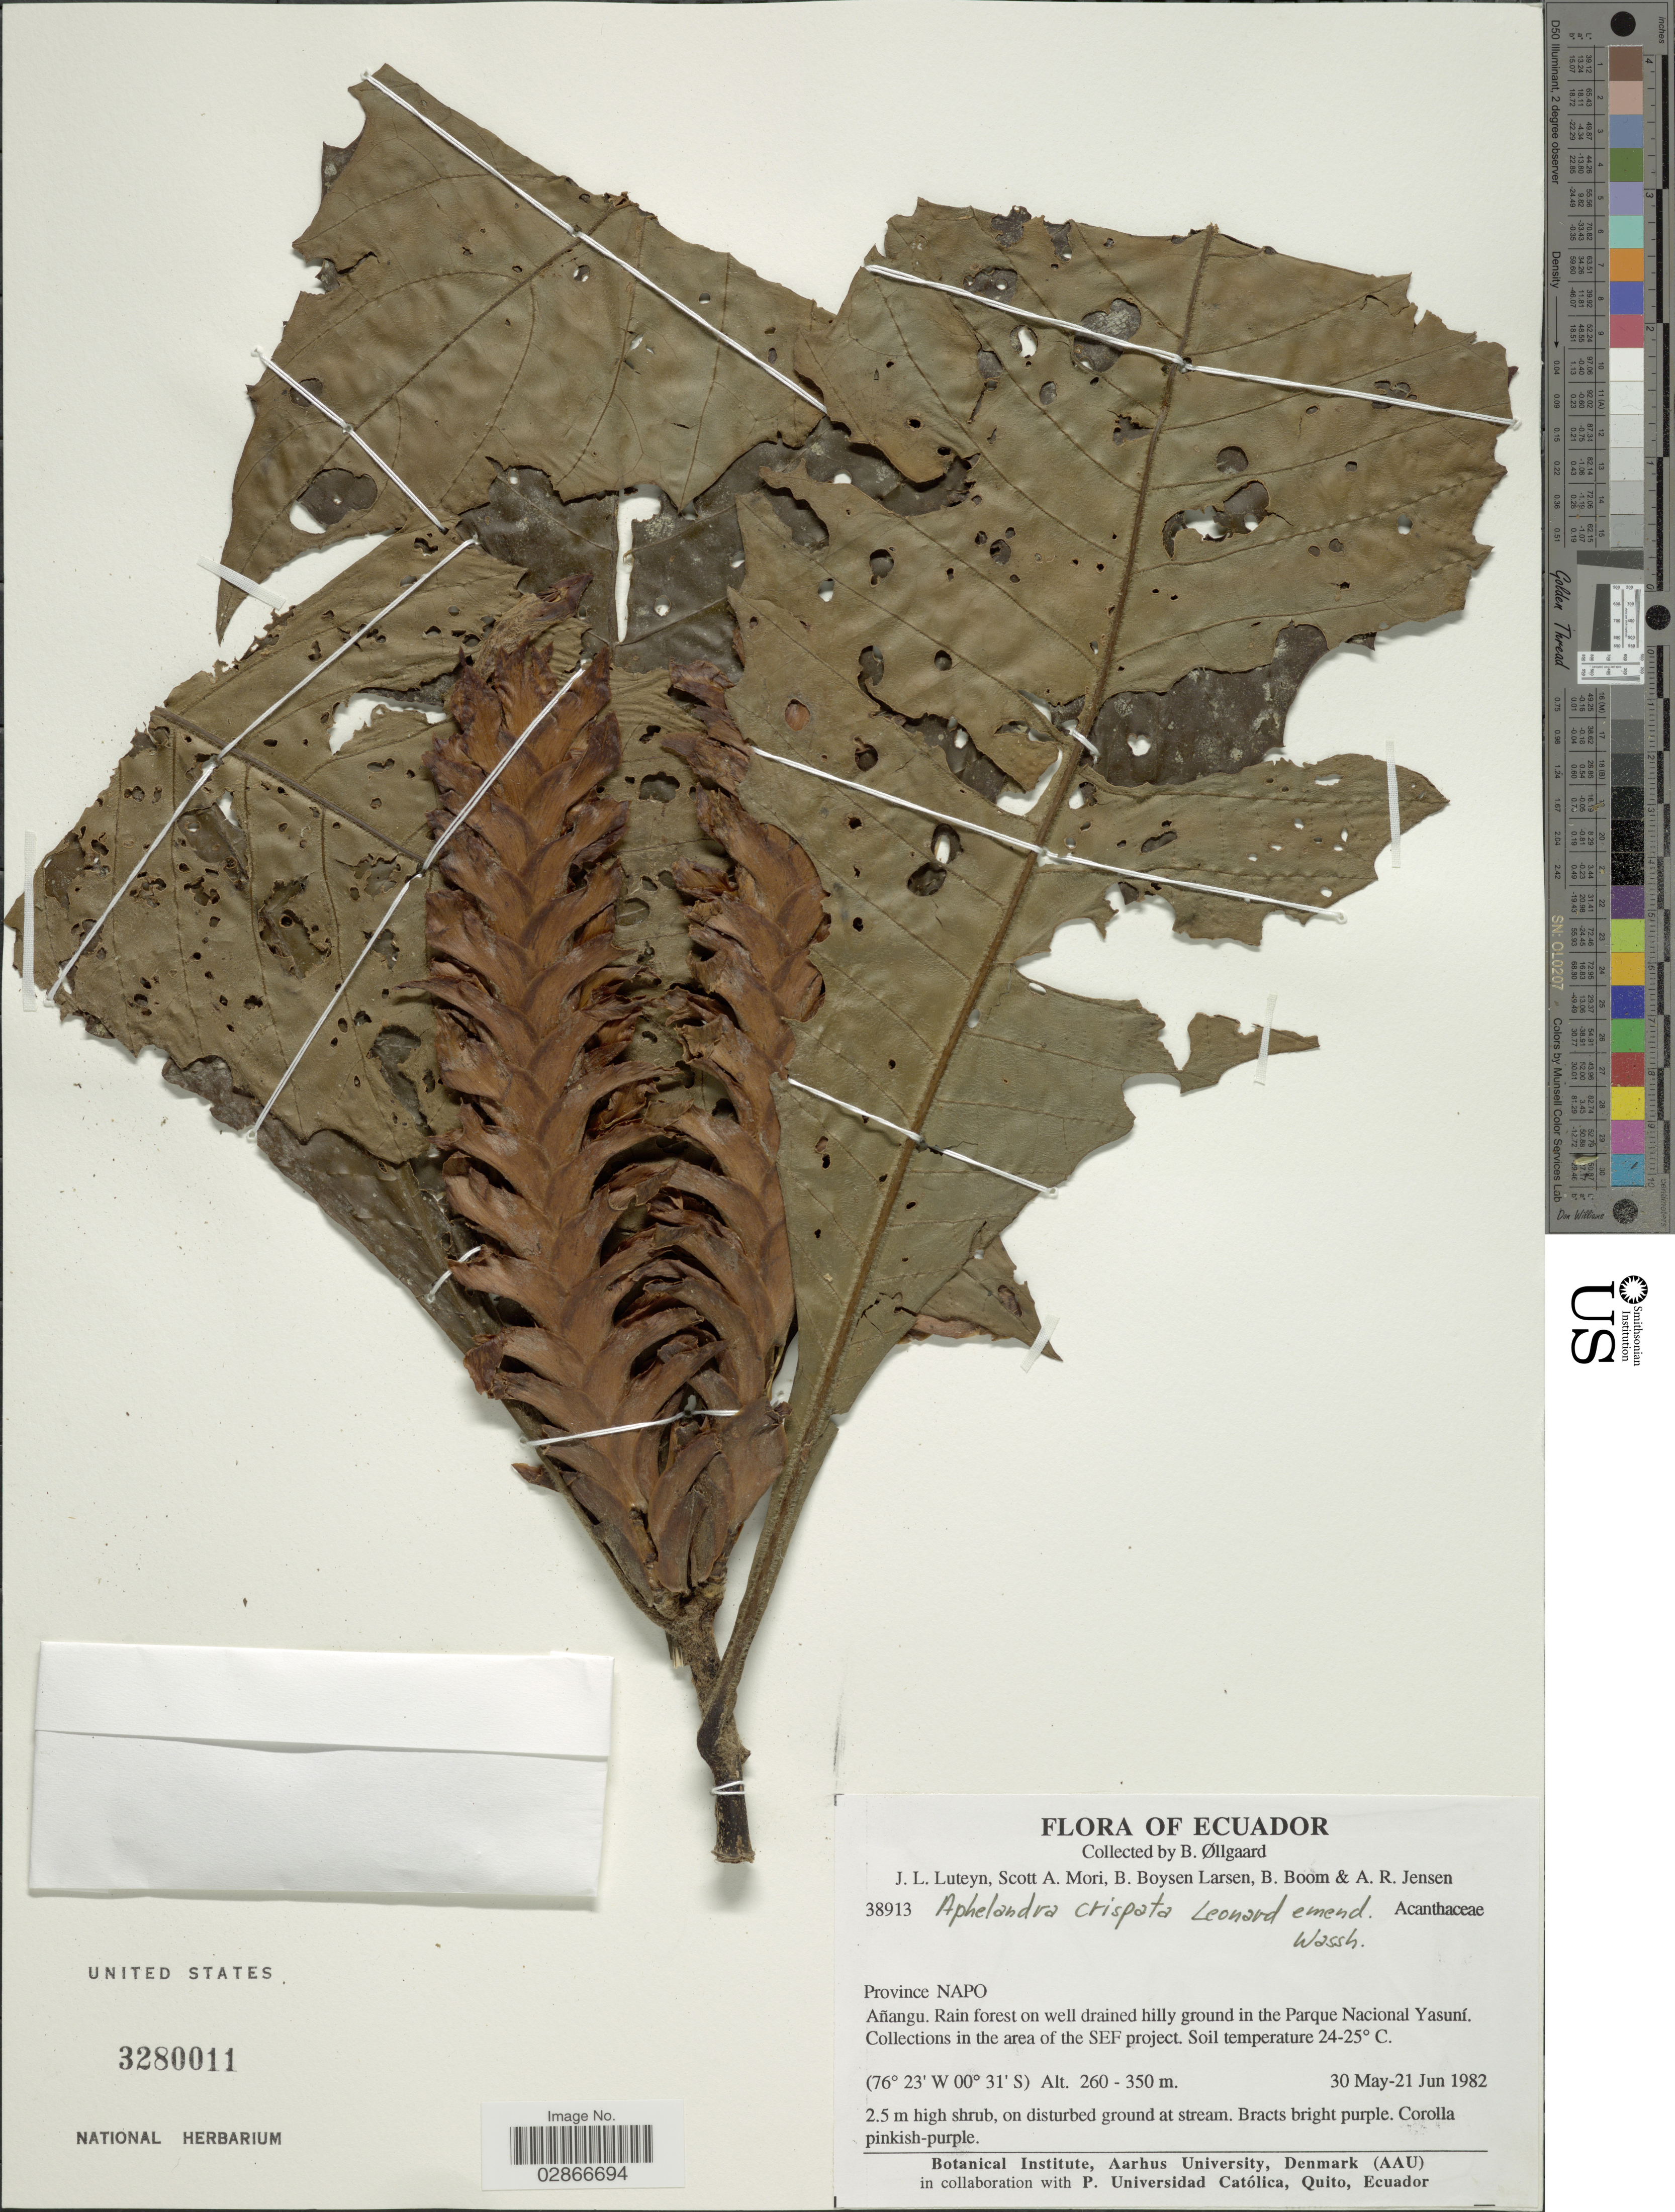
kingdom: Plantae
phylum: Tracheophyta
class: Magnoliopsida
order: Lamiales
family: Acanthaceae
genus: Aphelandra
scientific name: Aphelandra crispata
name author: Leonard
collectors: B. Øllgaard, J. L. Luteyn, S. Mori, B. Boysen Larsen & et al.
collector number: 38913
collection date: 1982-05-30/1982-06-21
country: Ecuador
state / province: Napo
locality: Añangu. Rain forest on well drained hilly ground in the Parque Nacional Yasuní. In de area of the SEF project.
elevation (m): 260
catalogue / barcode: US 3280011